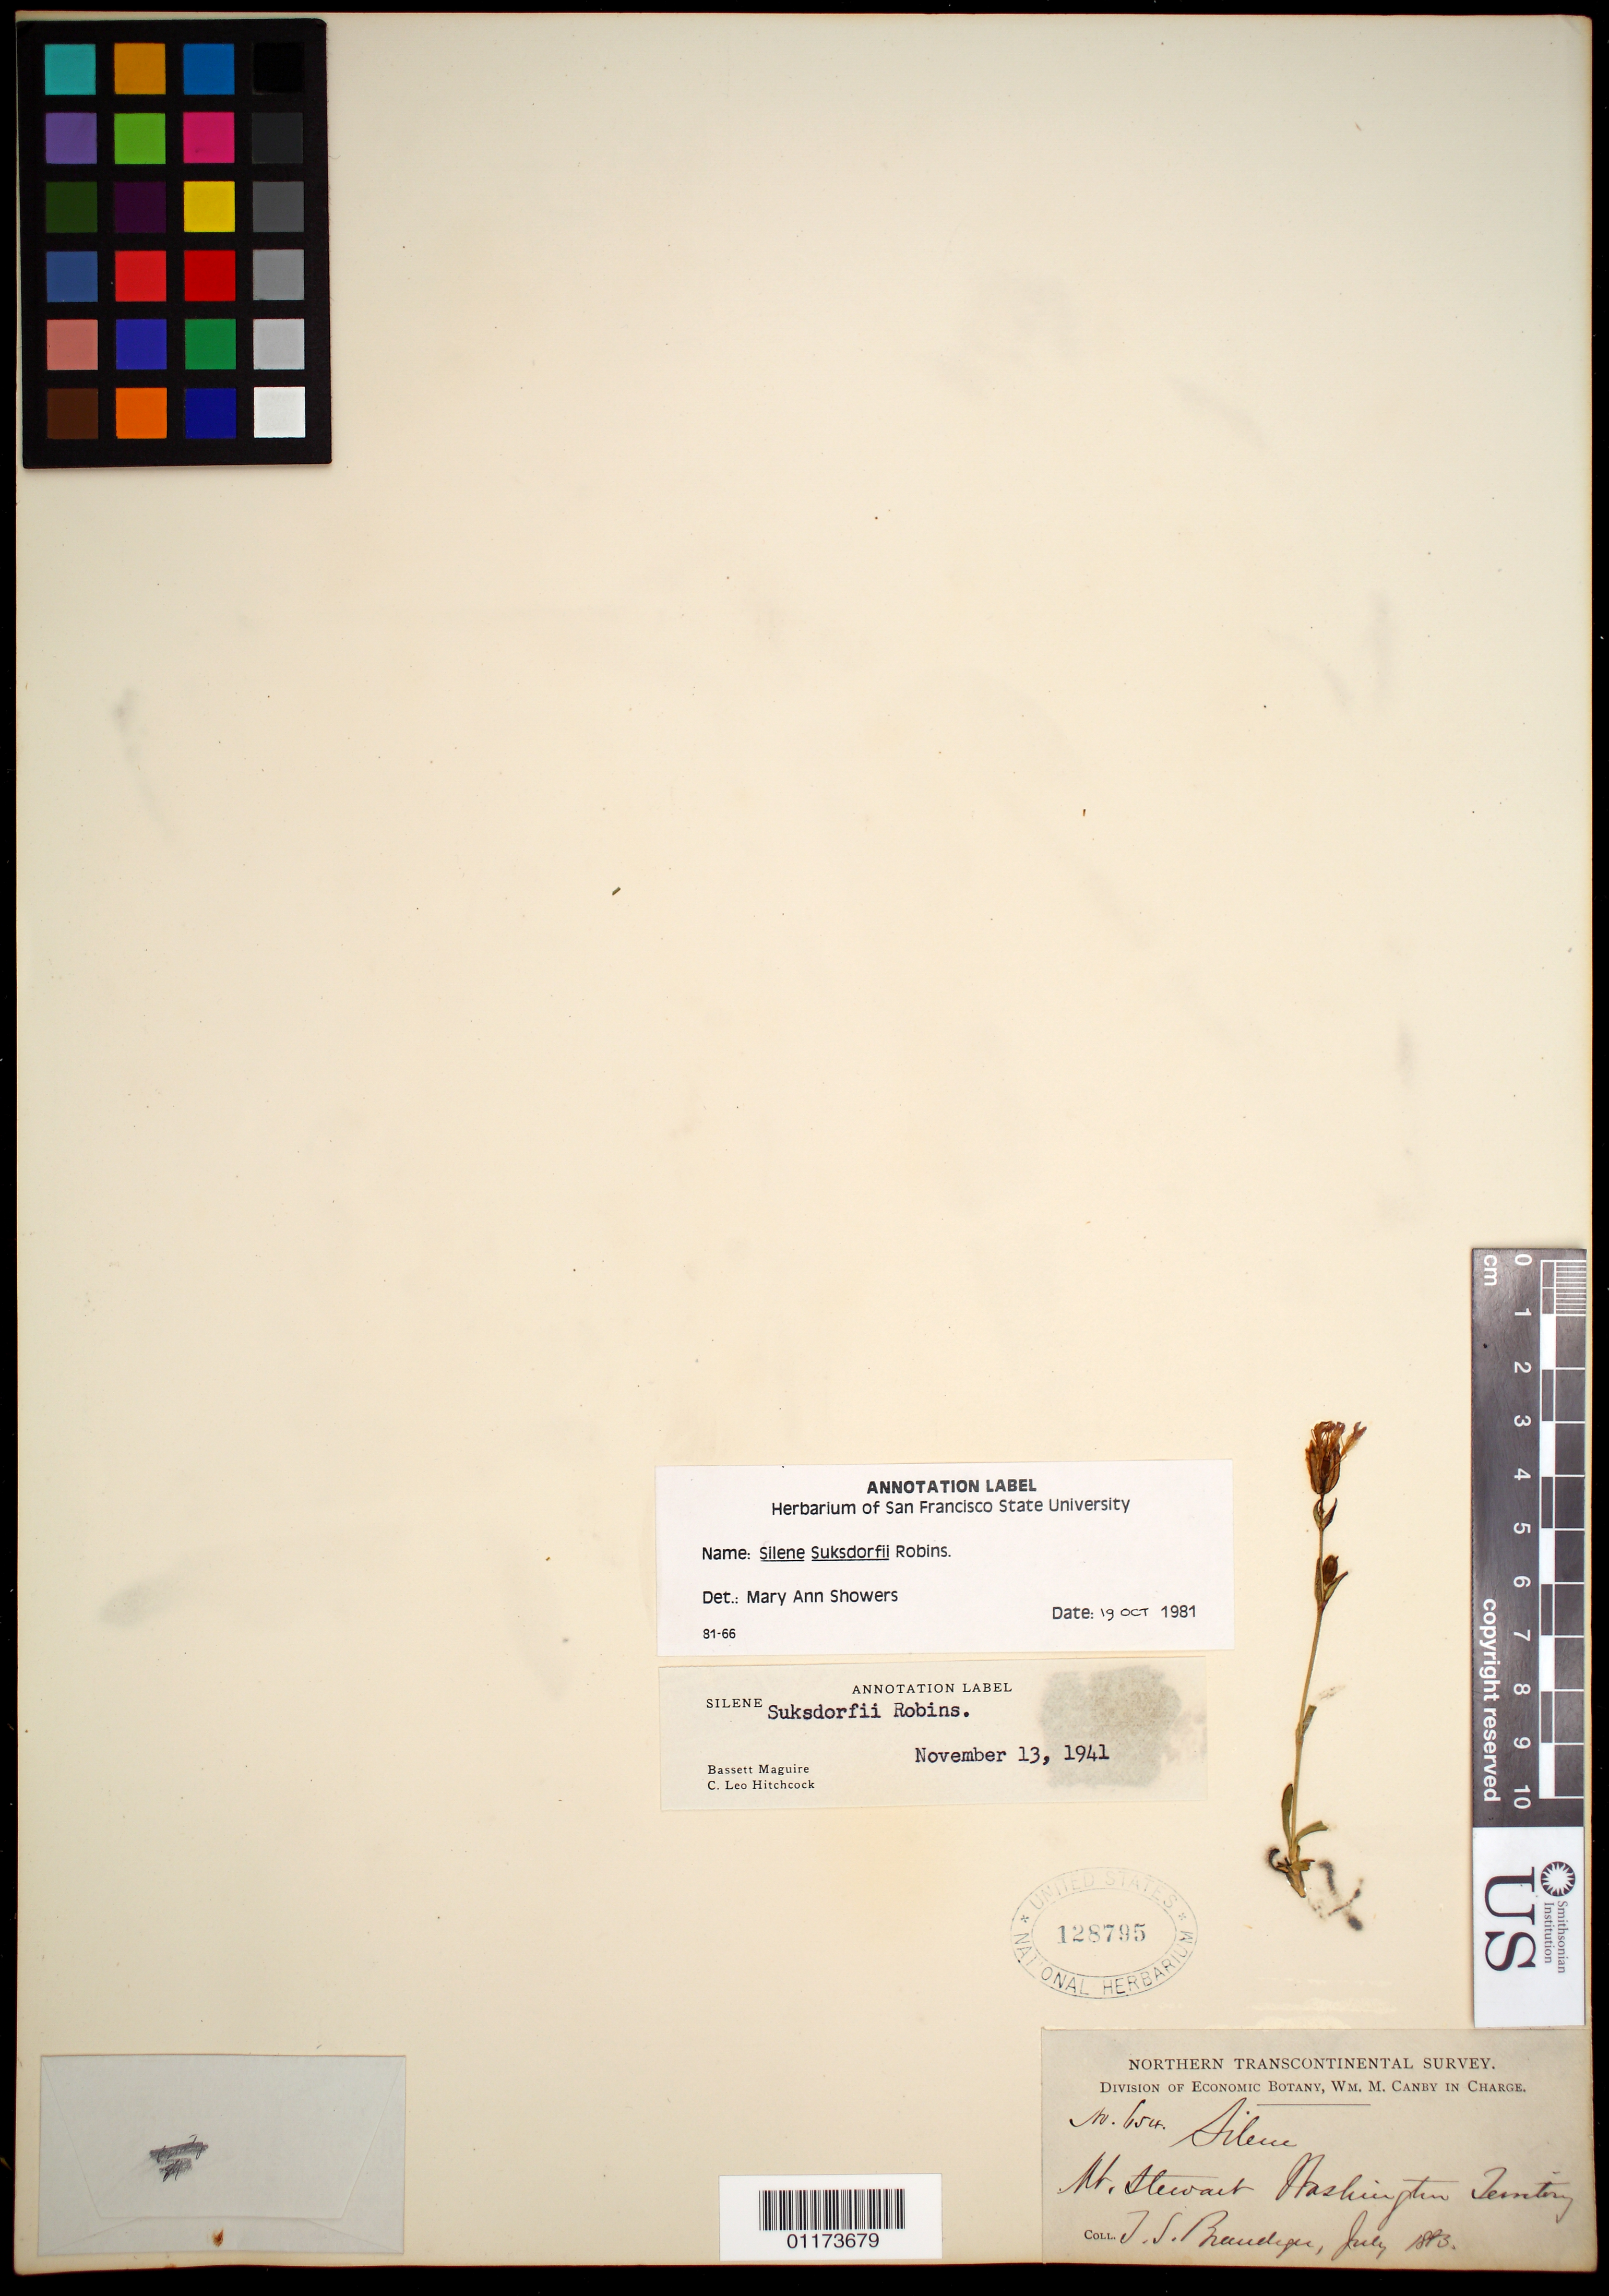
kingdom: Plantae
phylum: Tracheophyta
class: Magnoliopsida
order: Caryophyllales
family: Caryophyllaceae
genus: Silene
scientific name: Silene suksdorfii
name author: B.L. Rob.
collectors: T. S. Brandegee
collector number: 654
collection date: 1883-07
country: United States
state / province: Washington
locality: Mt. Stewart, Washington Ter.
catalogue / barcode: US 128795